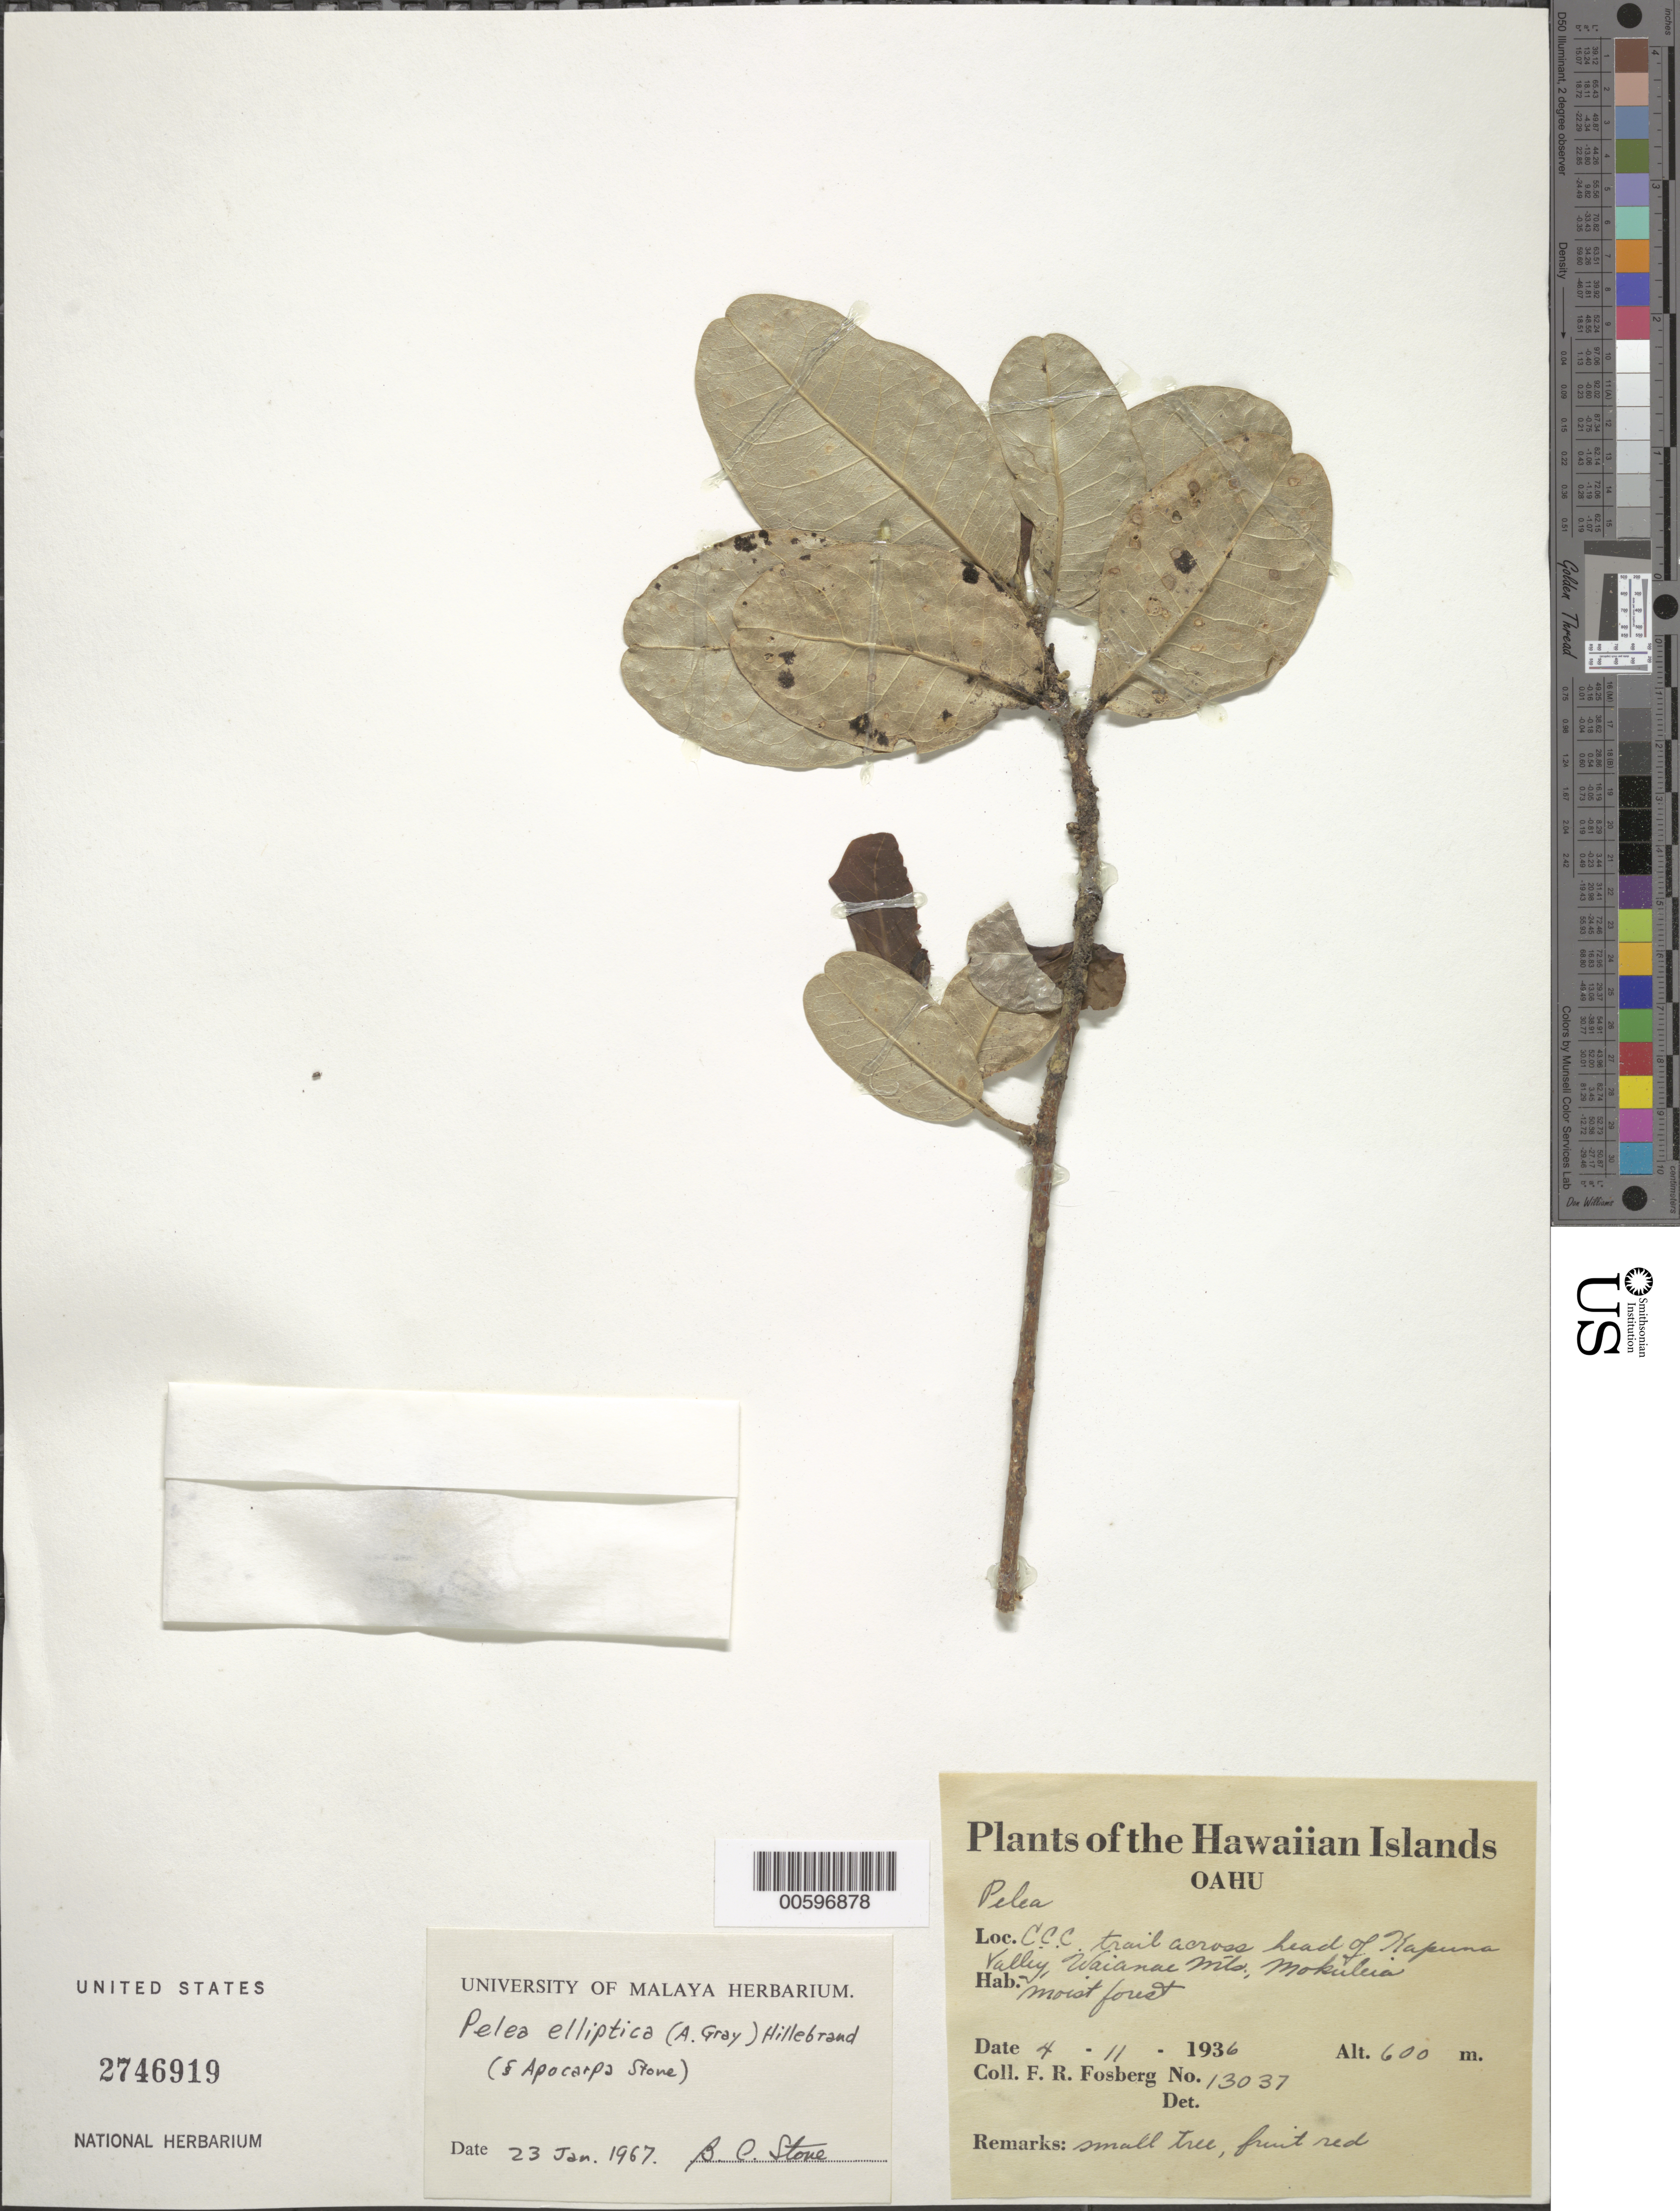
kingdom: Plantae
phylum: Tracheophyta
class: Magnoliopsida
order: Sapindales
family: Rutaceae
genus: Melicope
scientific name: Melicope elliptica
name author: A. Gray in Wilkes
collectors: F. R. Fosberg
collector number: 13037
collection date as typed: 11 Apr 1936 and 4 Nov 1936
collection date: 1936-04-11,1936-11-04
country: United States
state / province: Hawaii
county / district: Honolulu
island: Oahu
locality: C.C.C. trail across head of Kapuna Valley, Waianae Mts., Mokuleia.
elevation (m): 600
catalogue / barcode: US 2746919